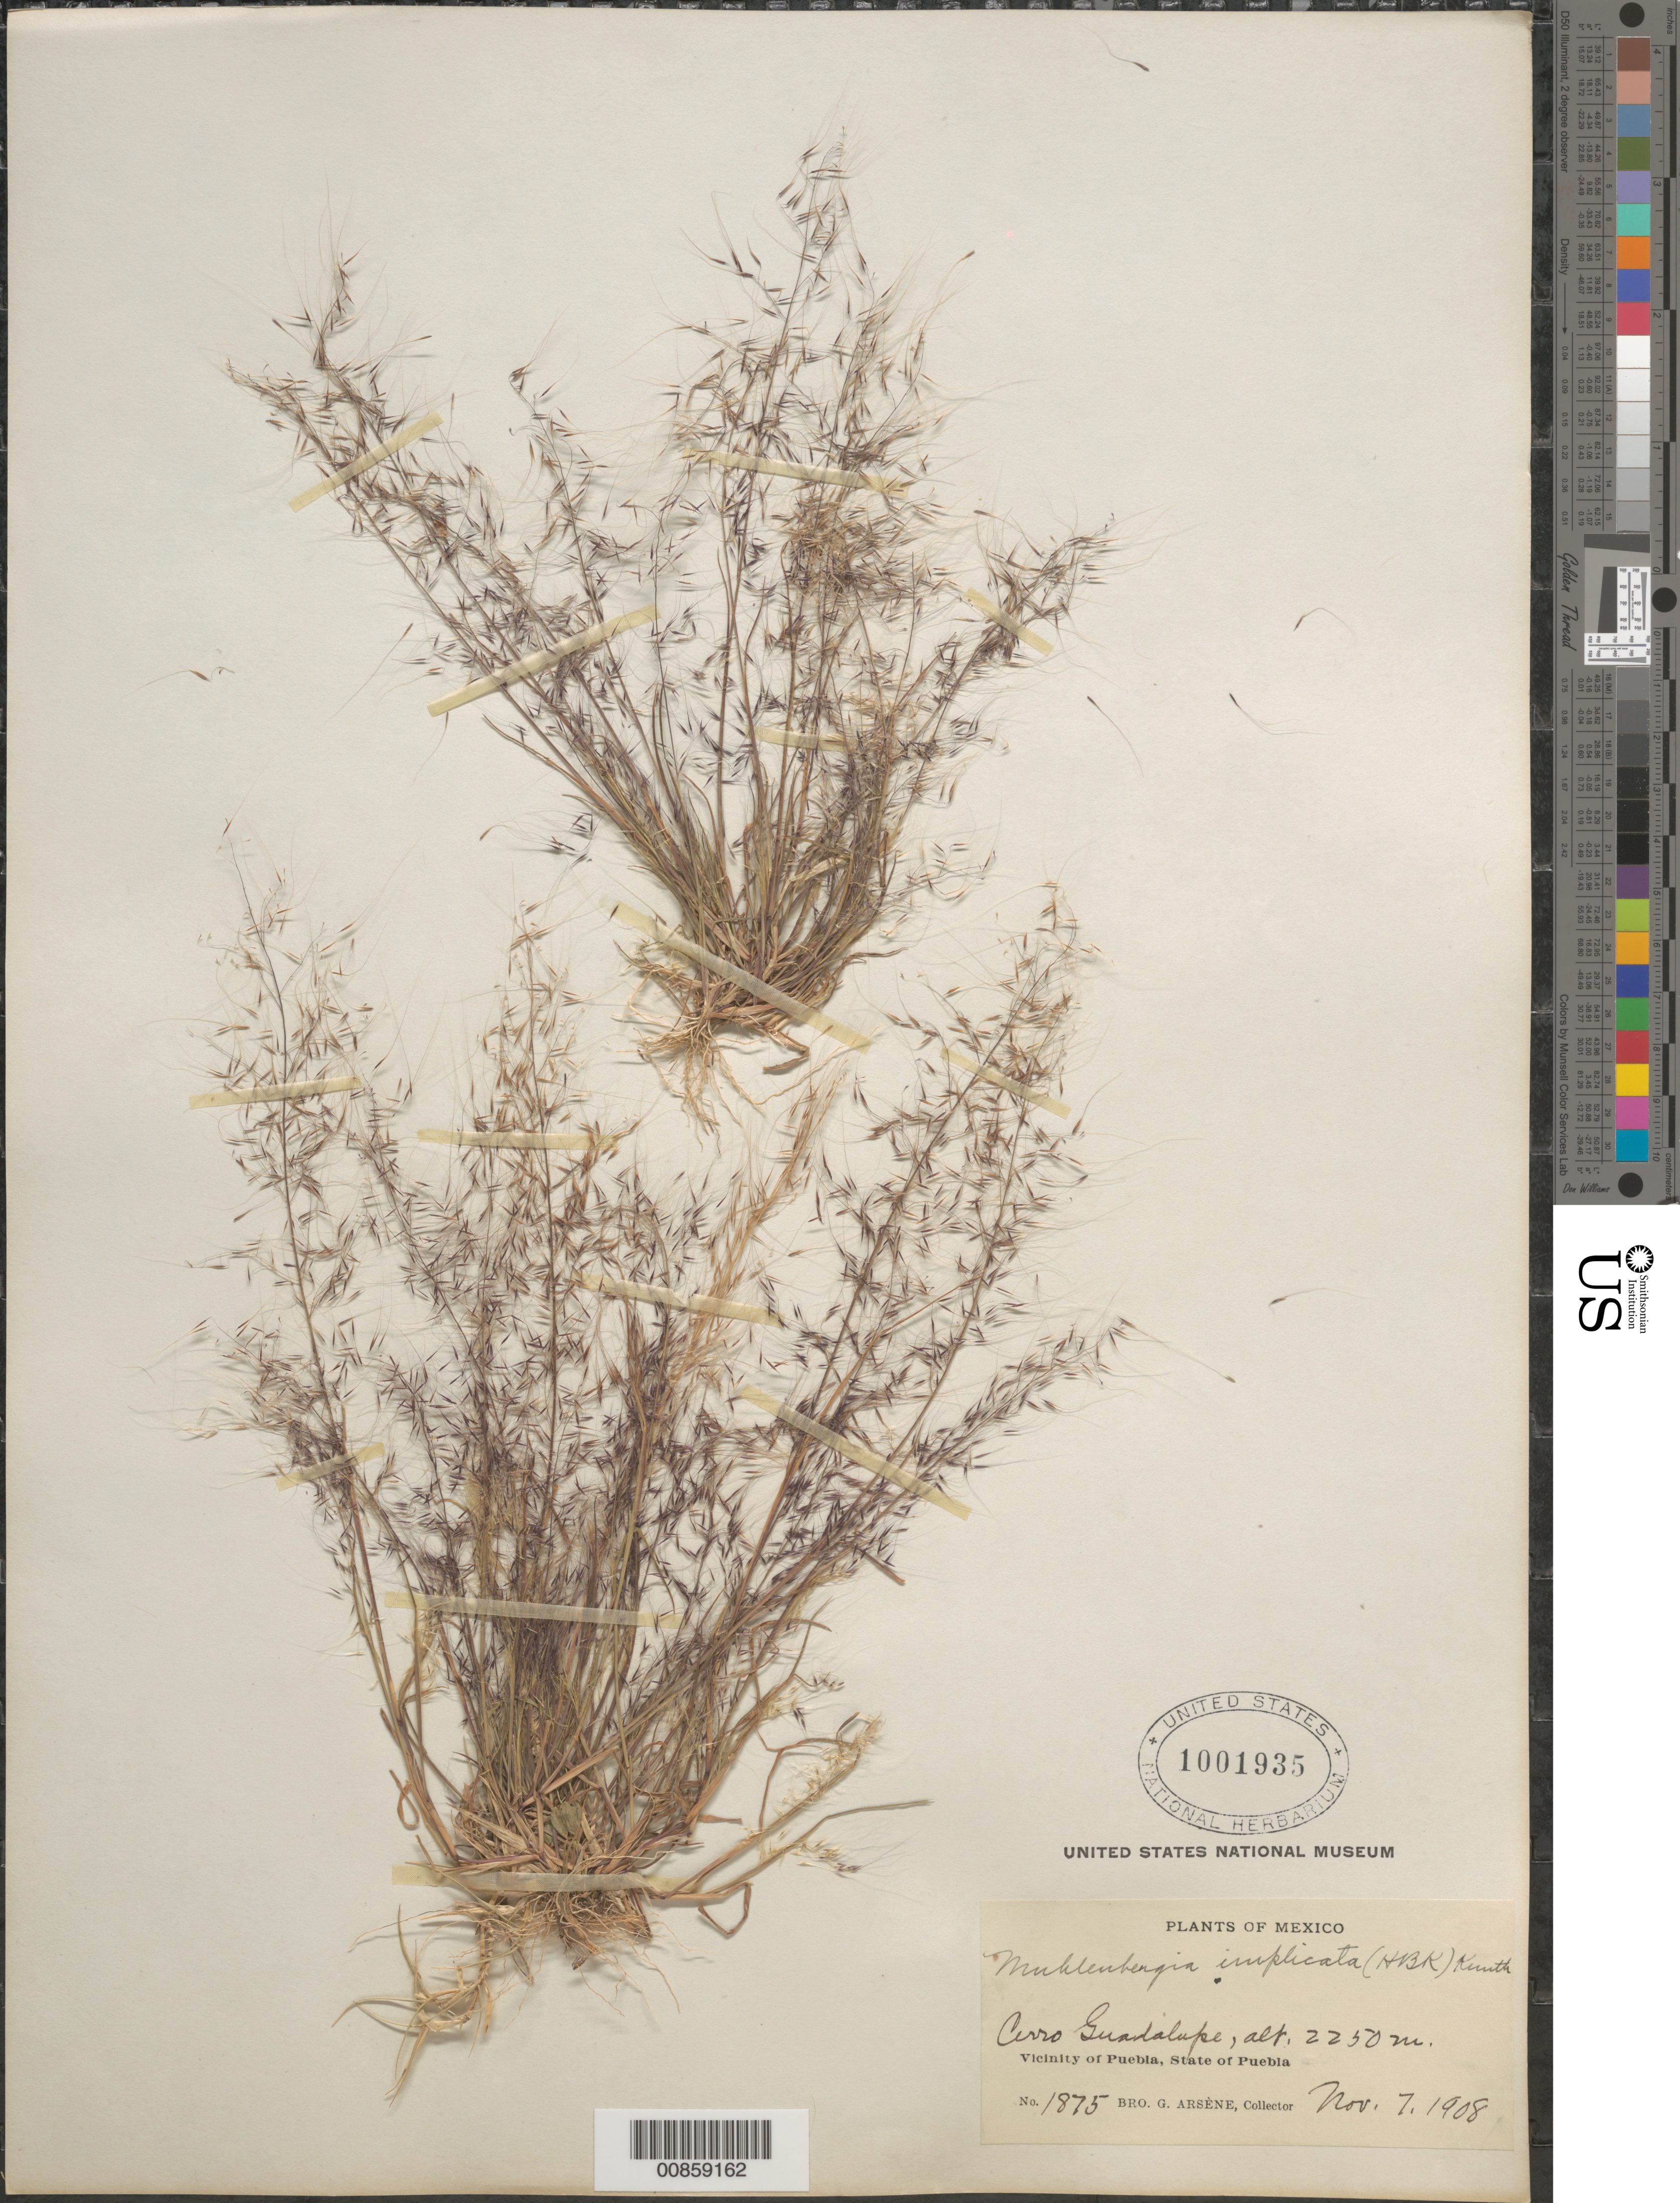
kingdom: Plantae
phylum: Tracheophyta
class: Liliopsida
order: Poales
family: Poaceae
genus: Muhlenbergia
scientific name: Muhlenbergia implicata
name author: (Kunth) Trin.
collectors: Bro. G. Arsène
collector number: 1875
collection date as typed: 07 Nov 1908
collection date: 1908-11-07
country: Mexico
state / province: Puebla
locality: Cerro Guadalupe, vicinity of Puebla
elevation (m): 2250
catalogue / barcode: US 1001935